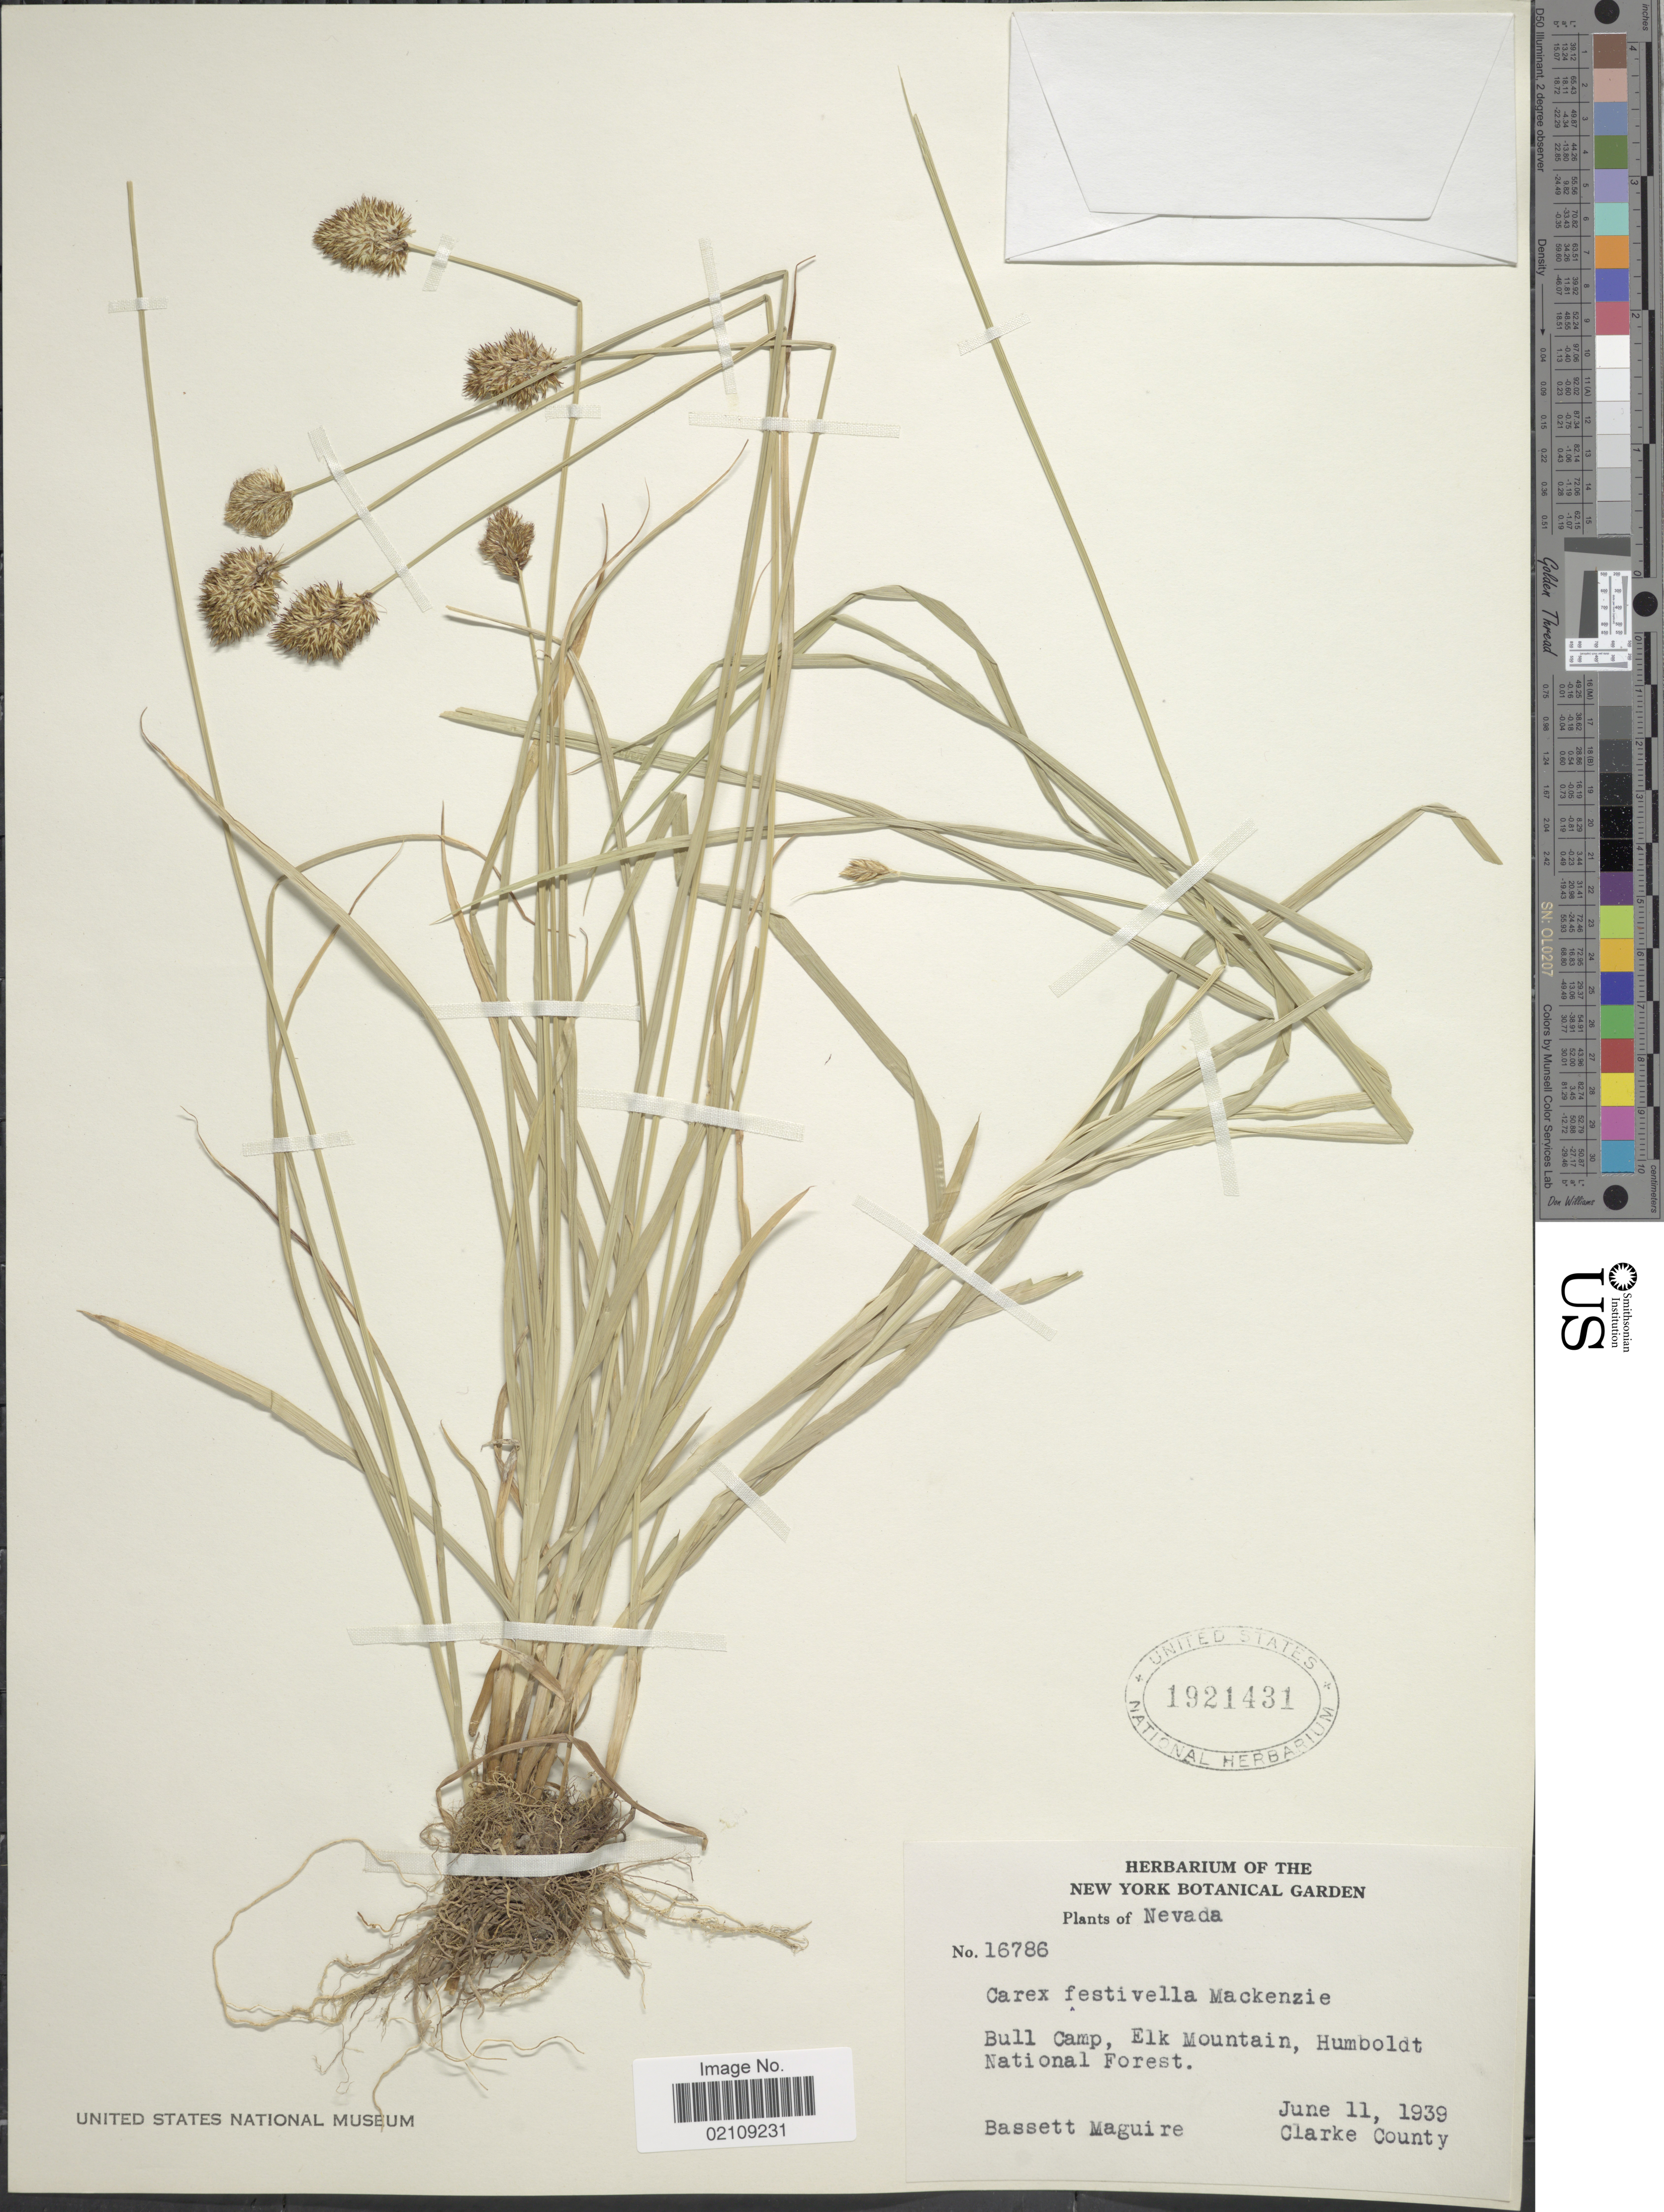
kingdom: Plantae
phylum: Tracheophyta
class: Liliopsida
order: Poales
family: Cyperaceae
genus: Carex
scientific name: Carex microptera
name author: Mack.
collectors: B. Maguire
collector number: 16786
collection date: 1939-06-11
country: United States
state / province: Nevada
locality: Bull Camp, Elk Mountain, Humboldt National Forest, Clarke County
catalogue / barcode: US 1921431